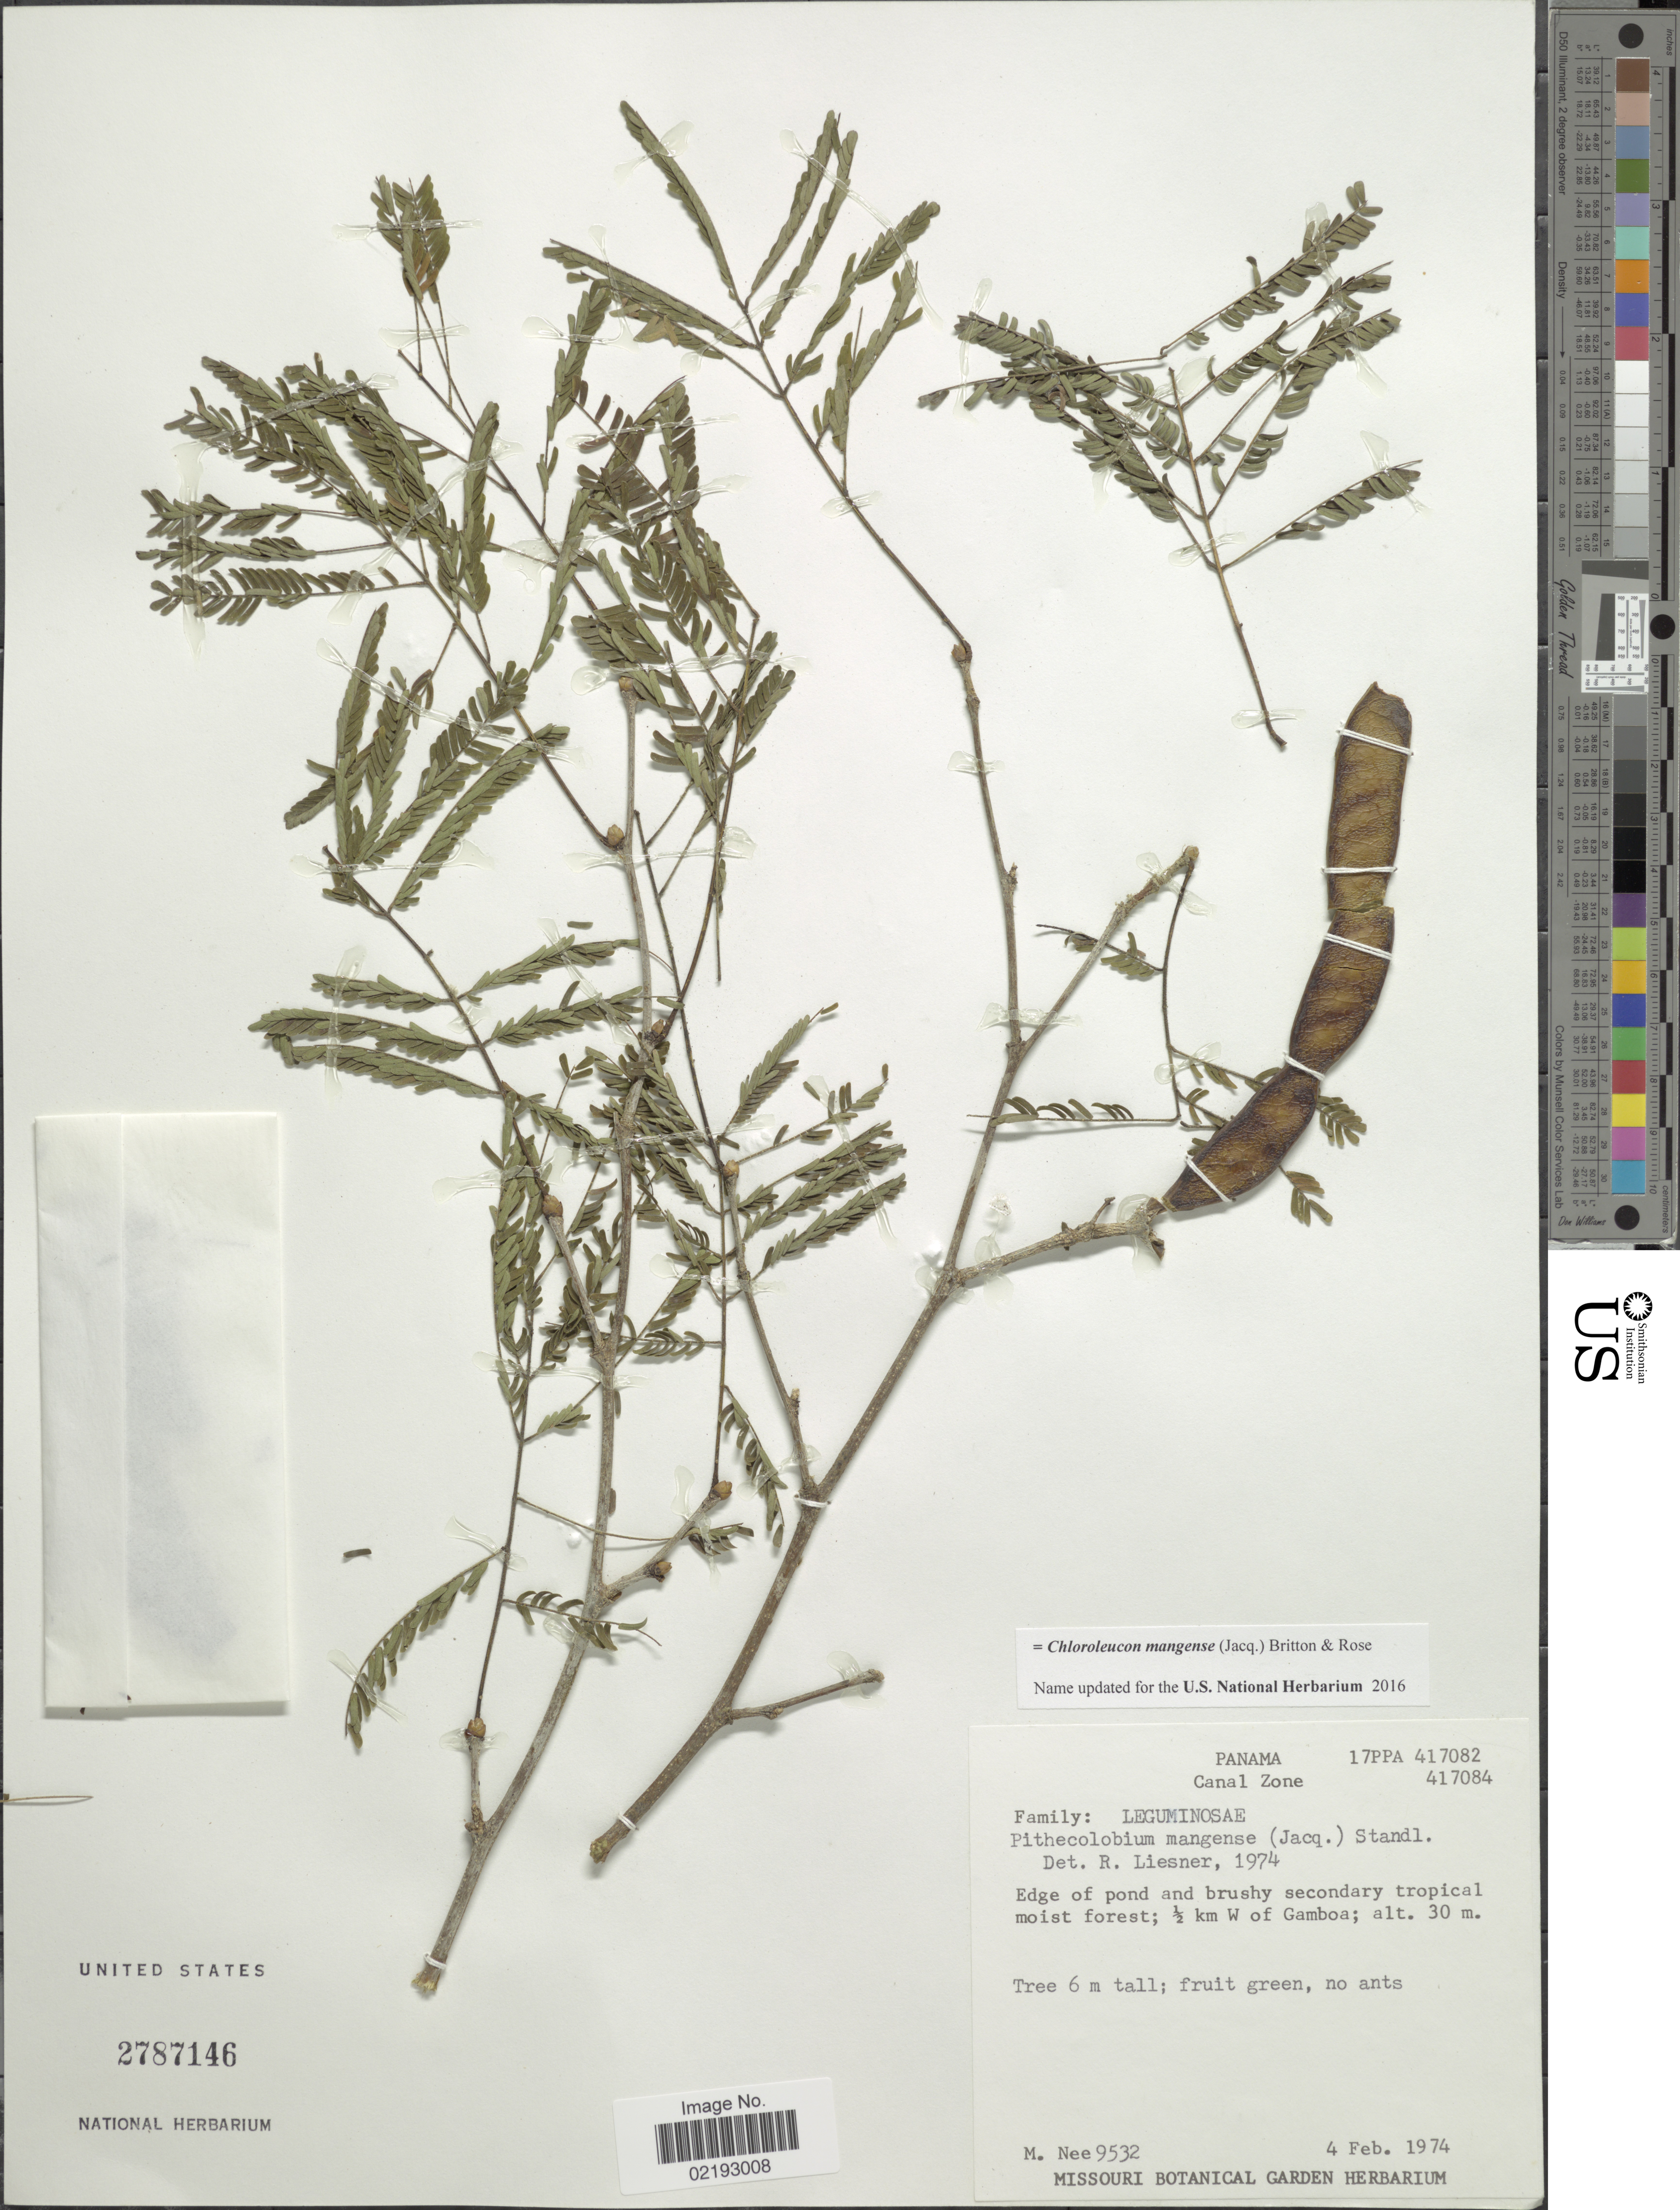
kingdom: Plantae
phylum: Tracheophyta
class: Magnoliopsida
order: Fabales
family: Fabaceae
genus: Chloroleucon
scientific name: Chloroleucon mangense var. mangense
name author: (Jacq.) Britton & Rose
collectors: M. Nee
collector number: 9532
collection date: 1974-02-04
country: Panama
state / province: Colón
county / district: Canal Zone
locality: Canal Zone, ½ km W of Gamboa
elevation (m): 30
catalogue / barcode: US 2787146